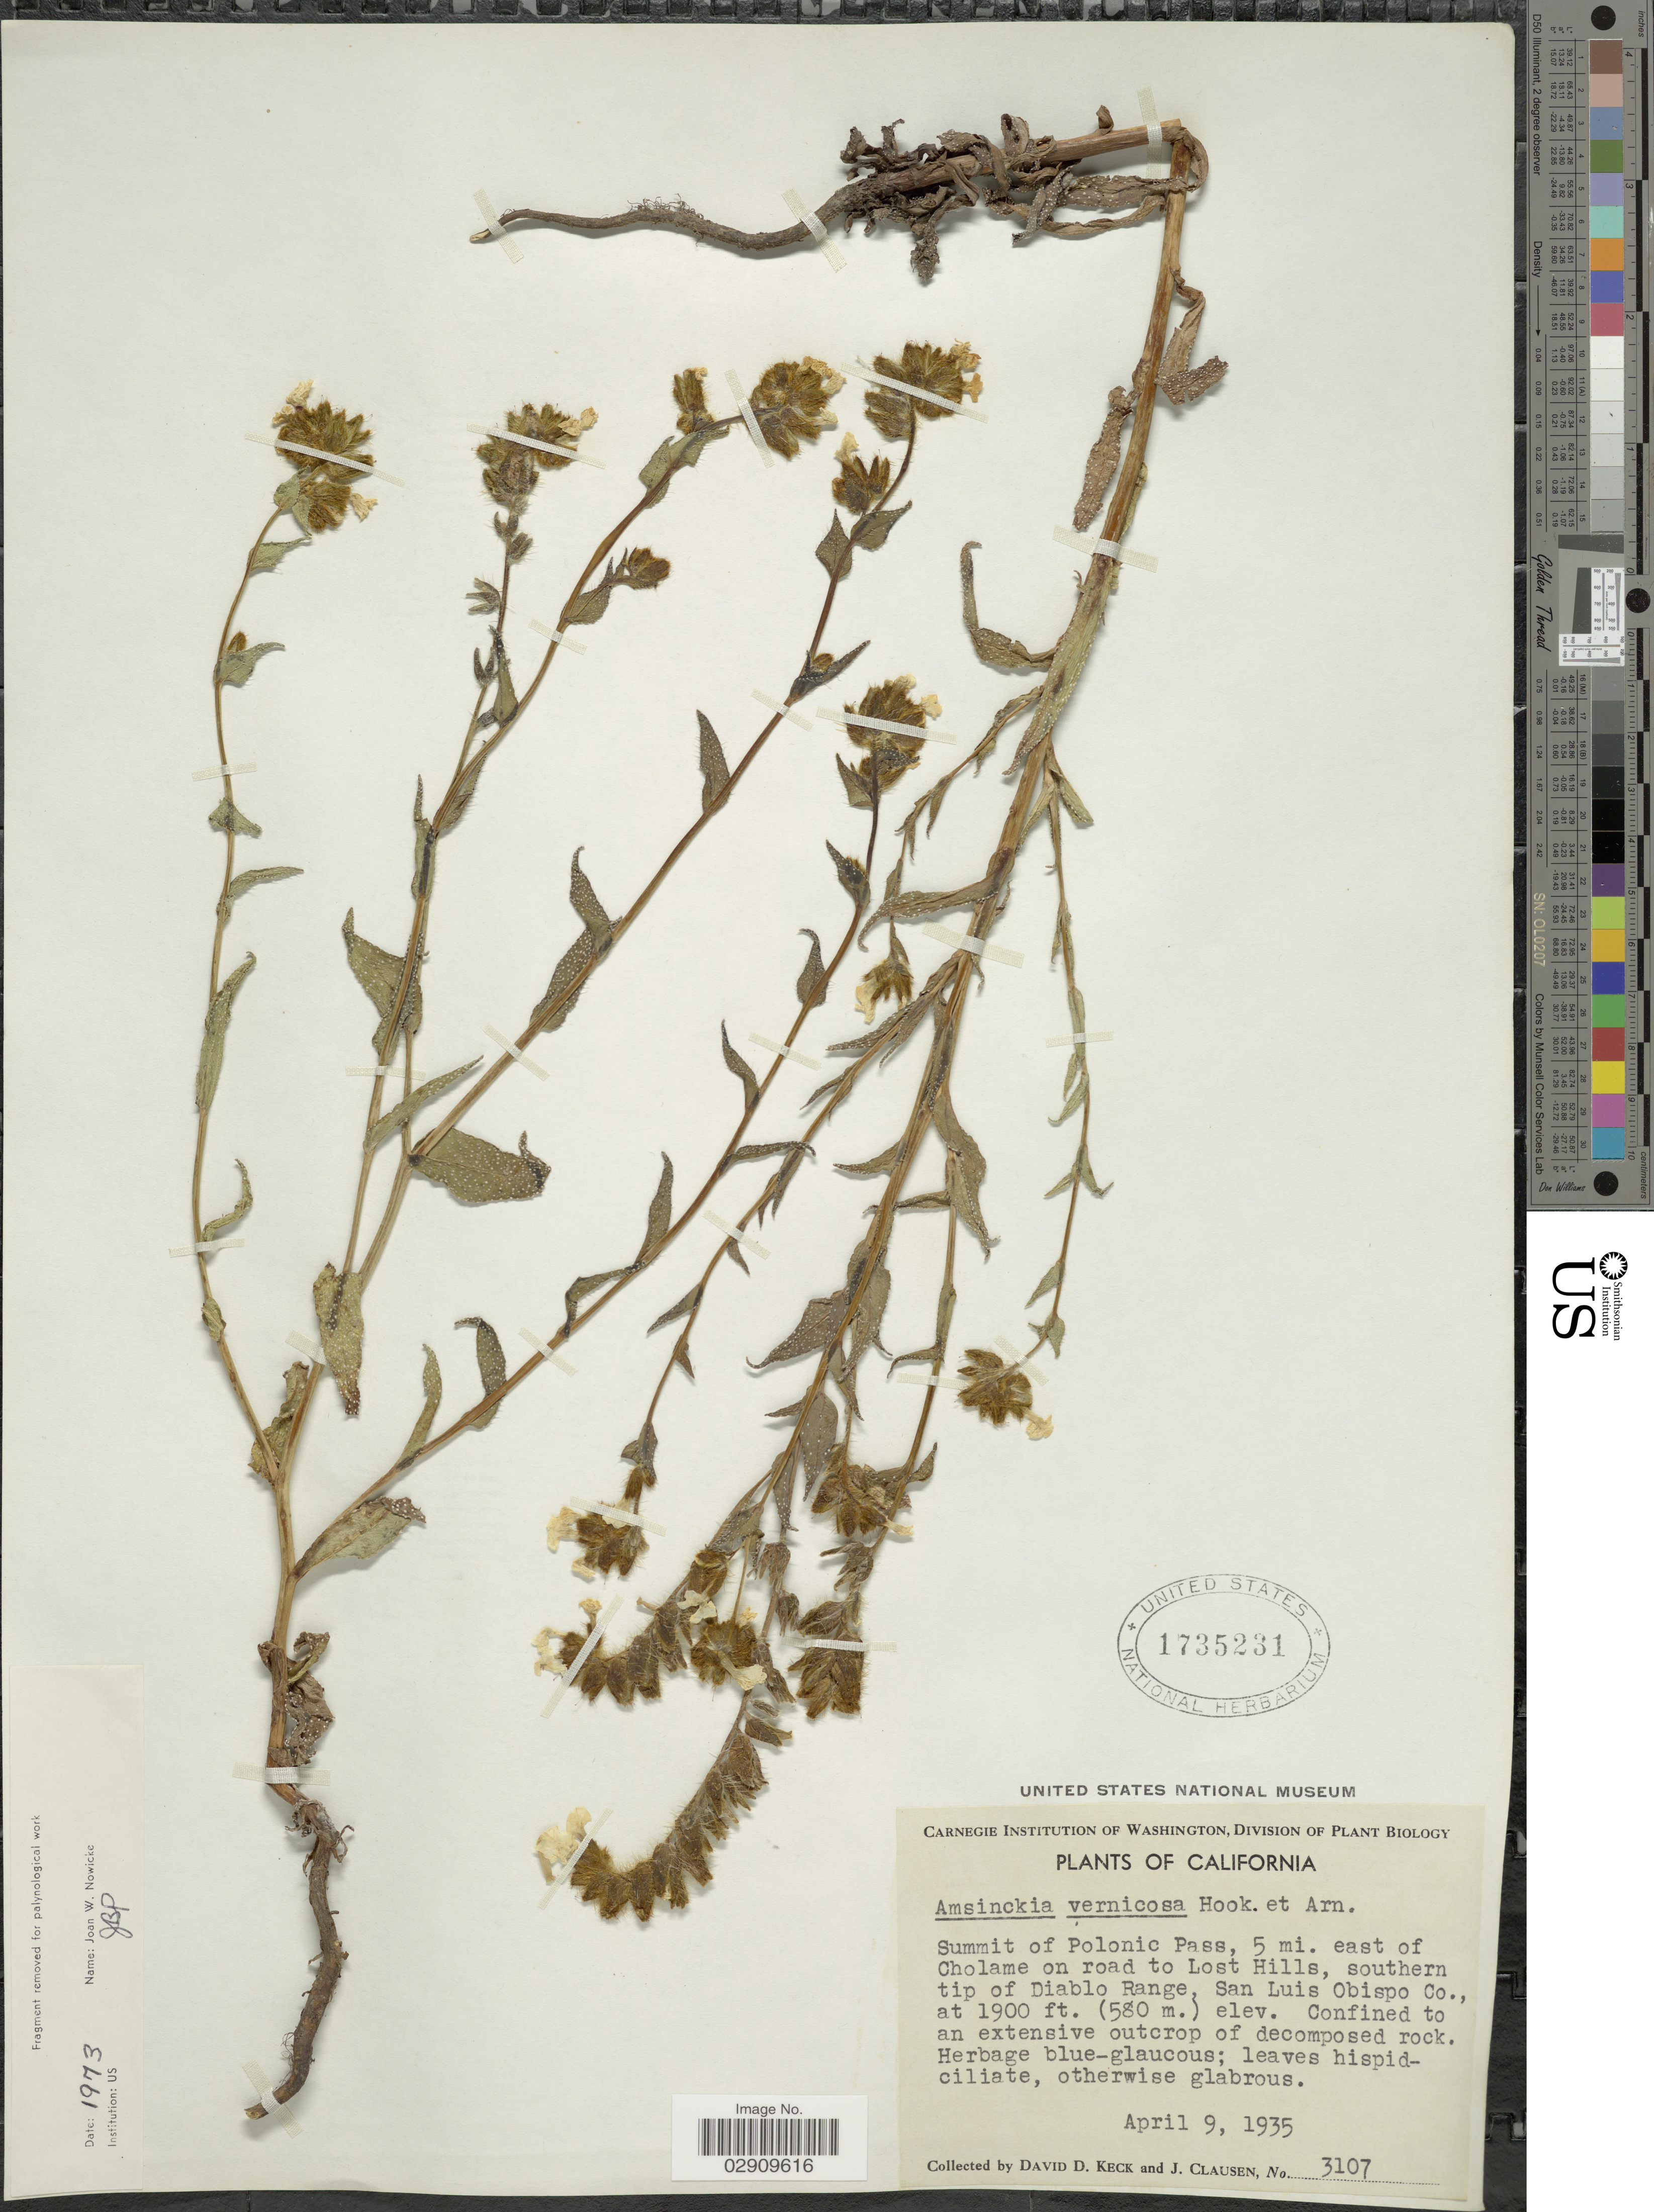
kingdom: Plantae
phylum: Tracheophyta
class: Magnoliopsida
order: Boraginales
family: Boraginaceae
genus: Amsinckia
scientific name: Amsinckia vernicosa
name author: Hook. & Arn.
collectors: D. D. Keck & J. Clausen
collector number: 3107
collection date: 1935-04-09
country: United States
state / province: California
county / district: San Luis Obispo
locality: Summit of Polonic Pass, 5 mi. east of Cholame on road to Lost Hills, southern tip of Diablo Range, San Luis Obispo Co.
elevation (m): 579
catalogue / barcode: US 1735231